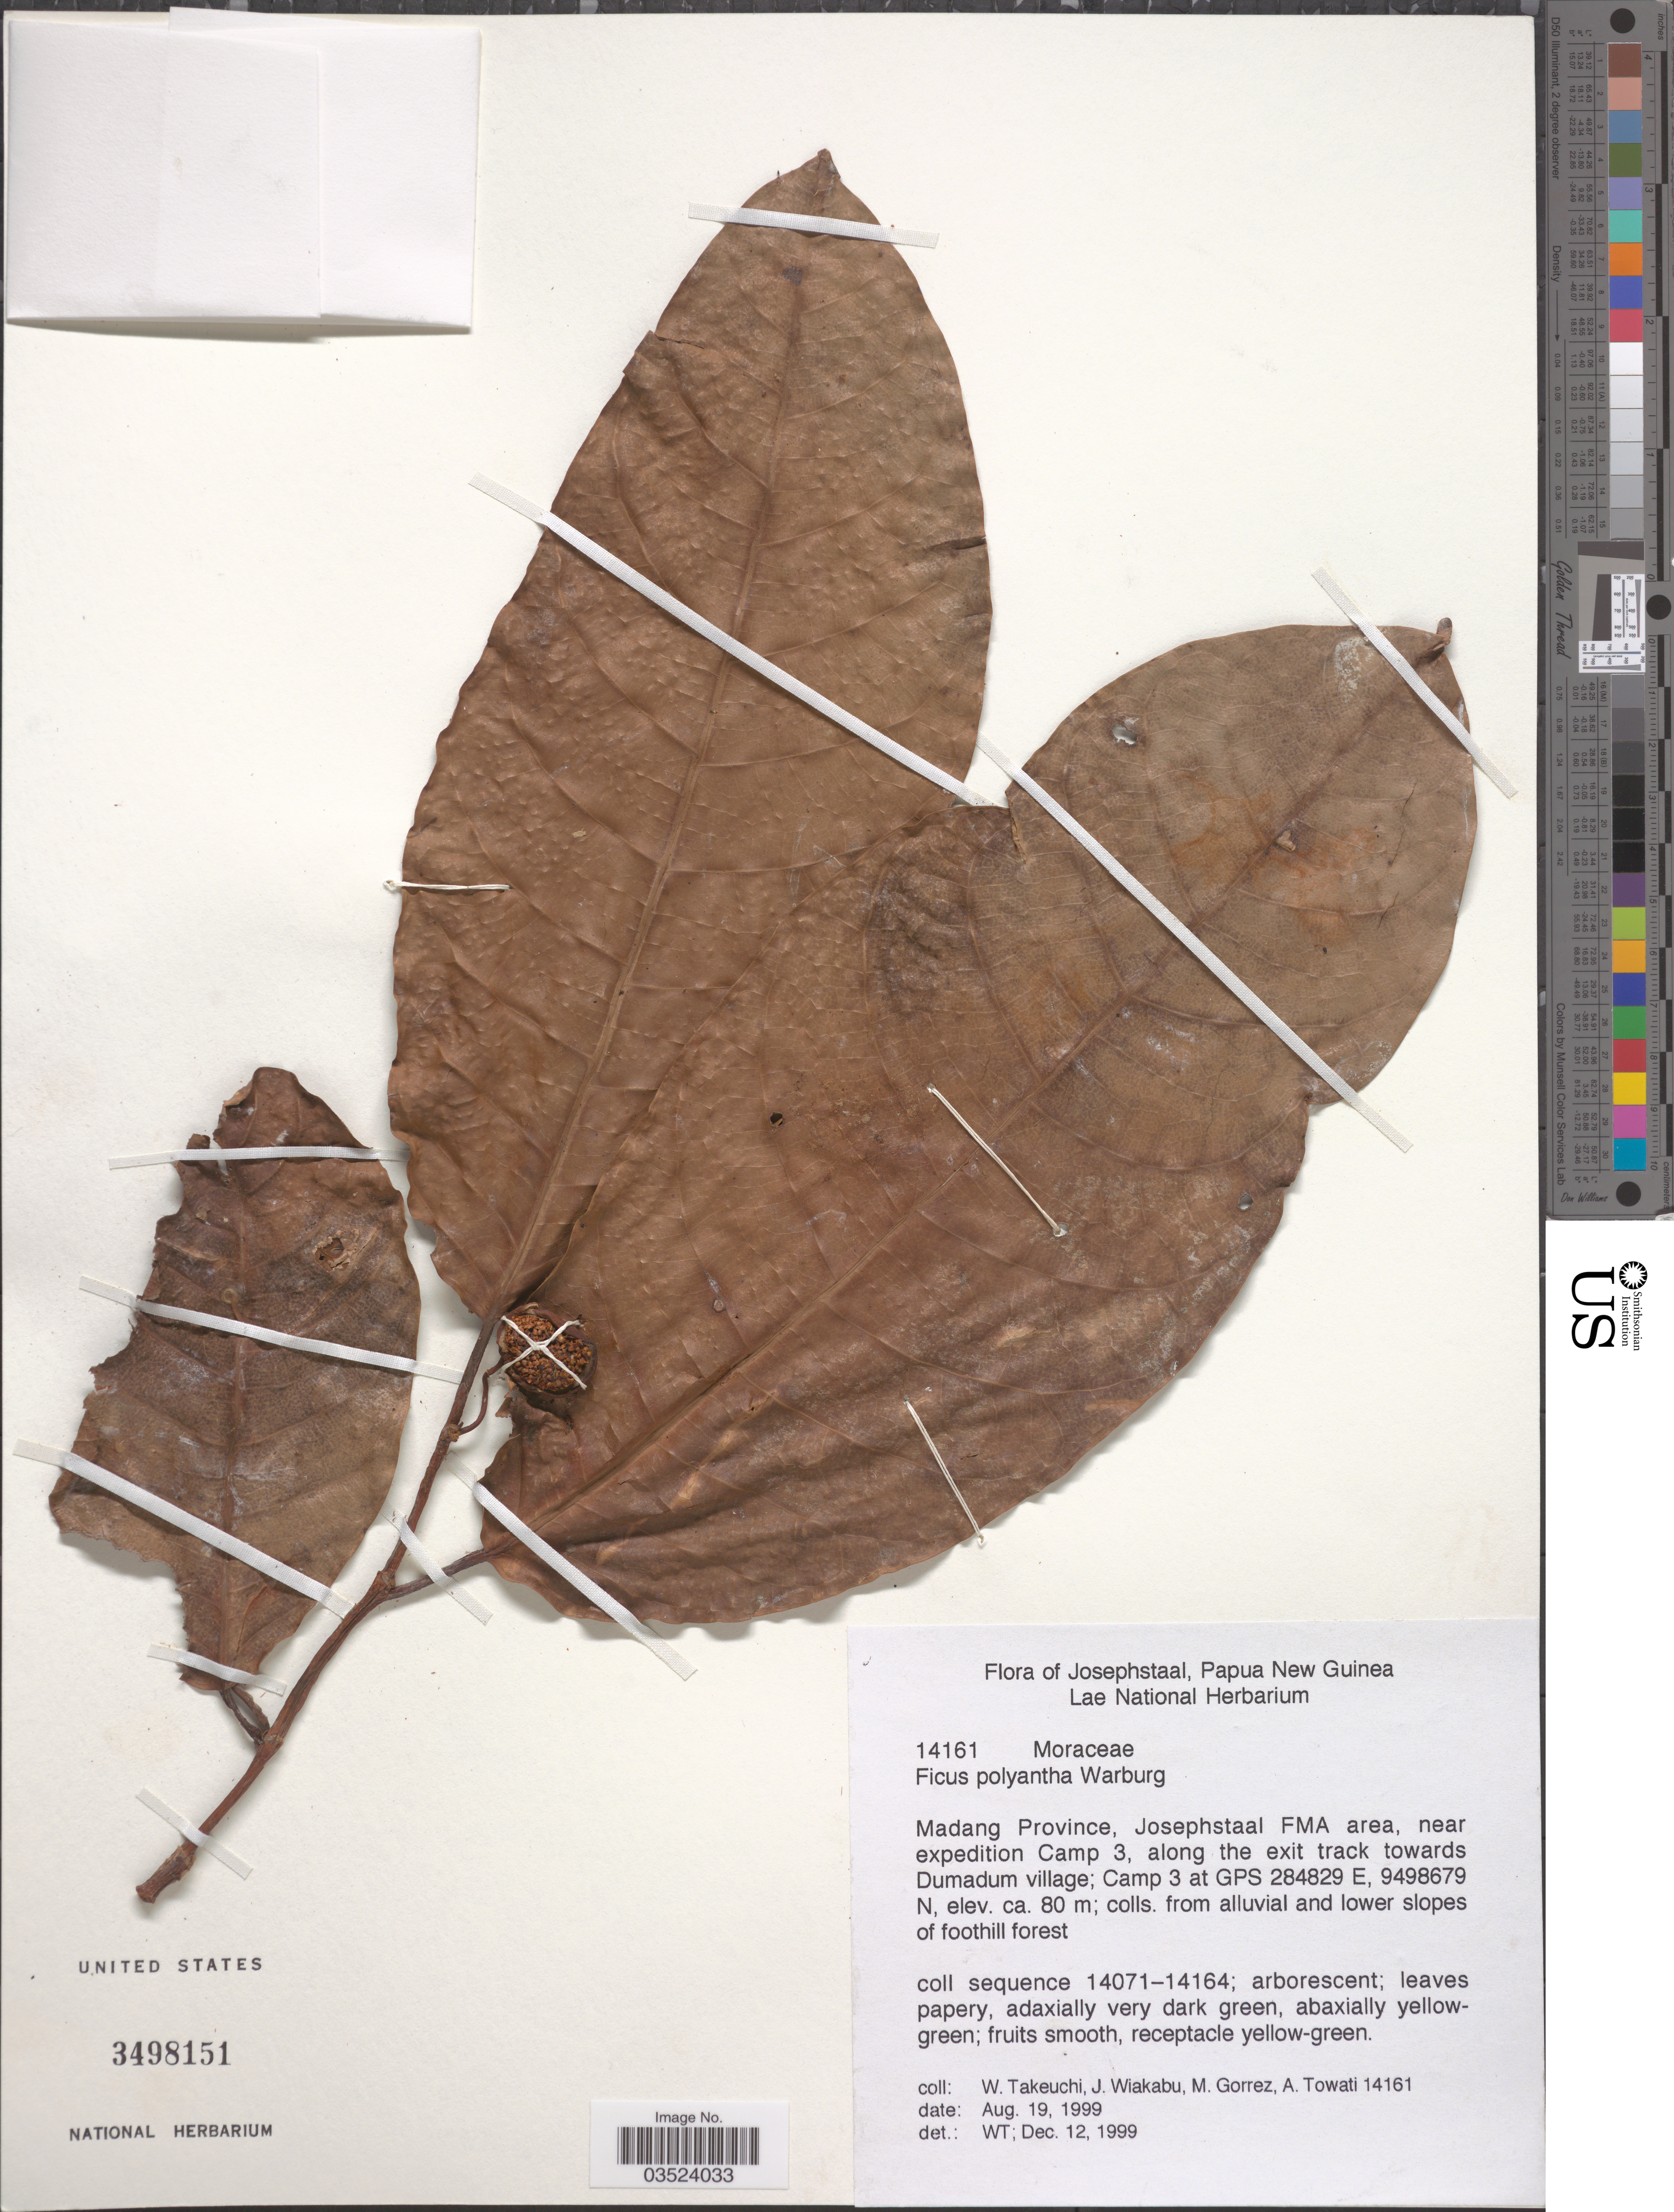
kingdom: Plantae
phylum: Tracheophyta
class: Magnoliopsida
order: Rosales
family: Moraceae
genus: Ficus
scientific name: Ficus polyantha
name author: Warb.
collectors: W. Takeuchi, J. Wiakabu, M. Gorrez & A. Towati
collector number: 14161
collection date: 1999-08-19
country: Papua New Guinea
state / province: Madang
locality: Josephstaal FMA area, near expedition Camp 3, along the exit track towards Dumadum village; Camp 3 from alluvial and lower slopes of foothill forest.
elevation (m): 80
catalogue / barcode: US 3498151